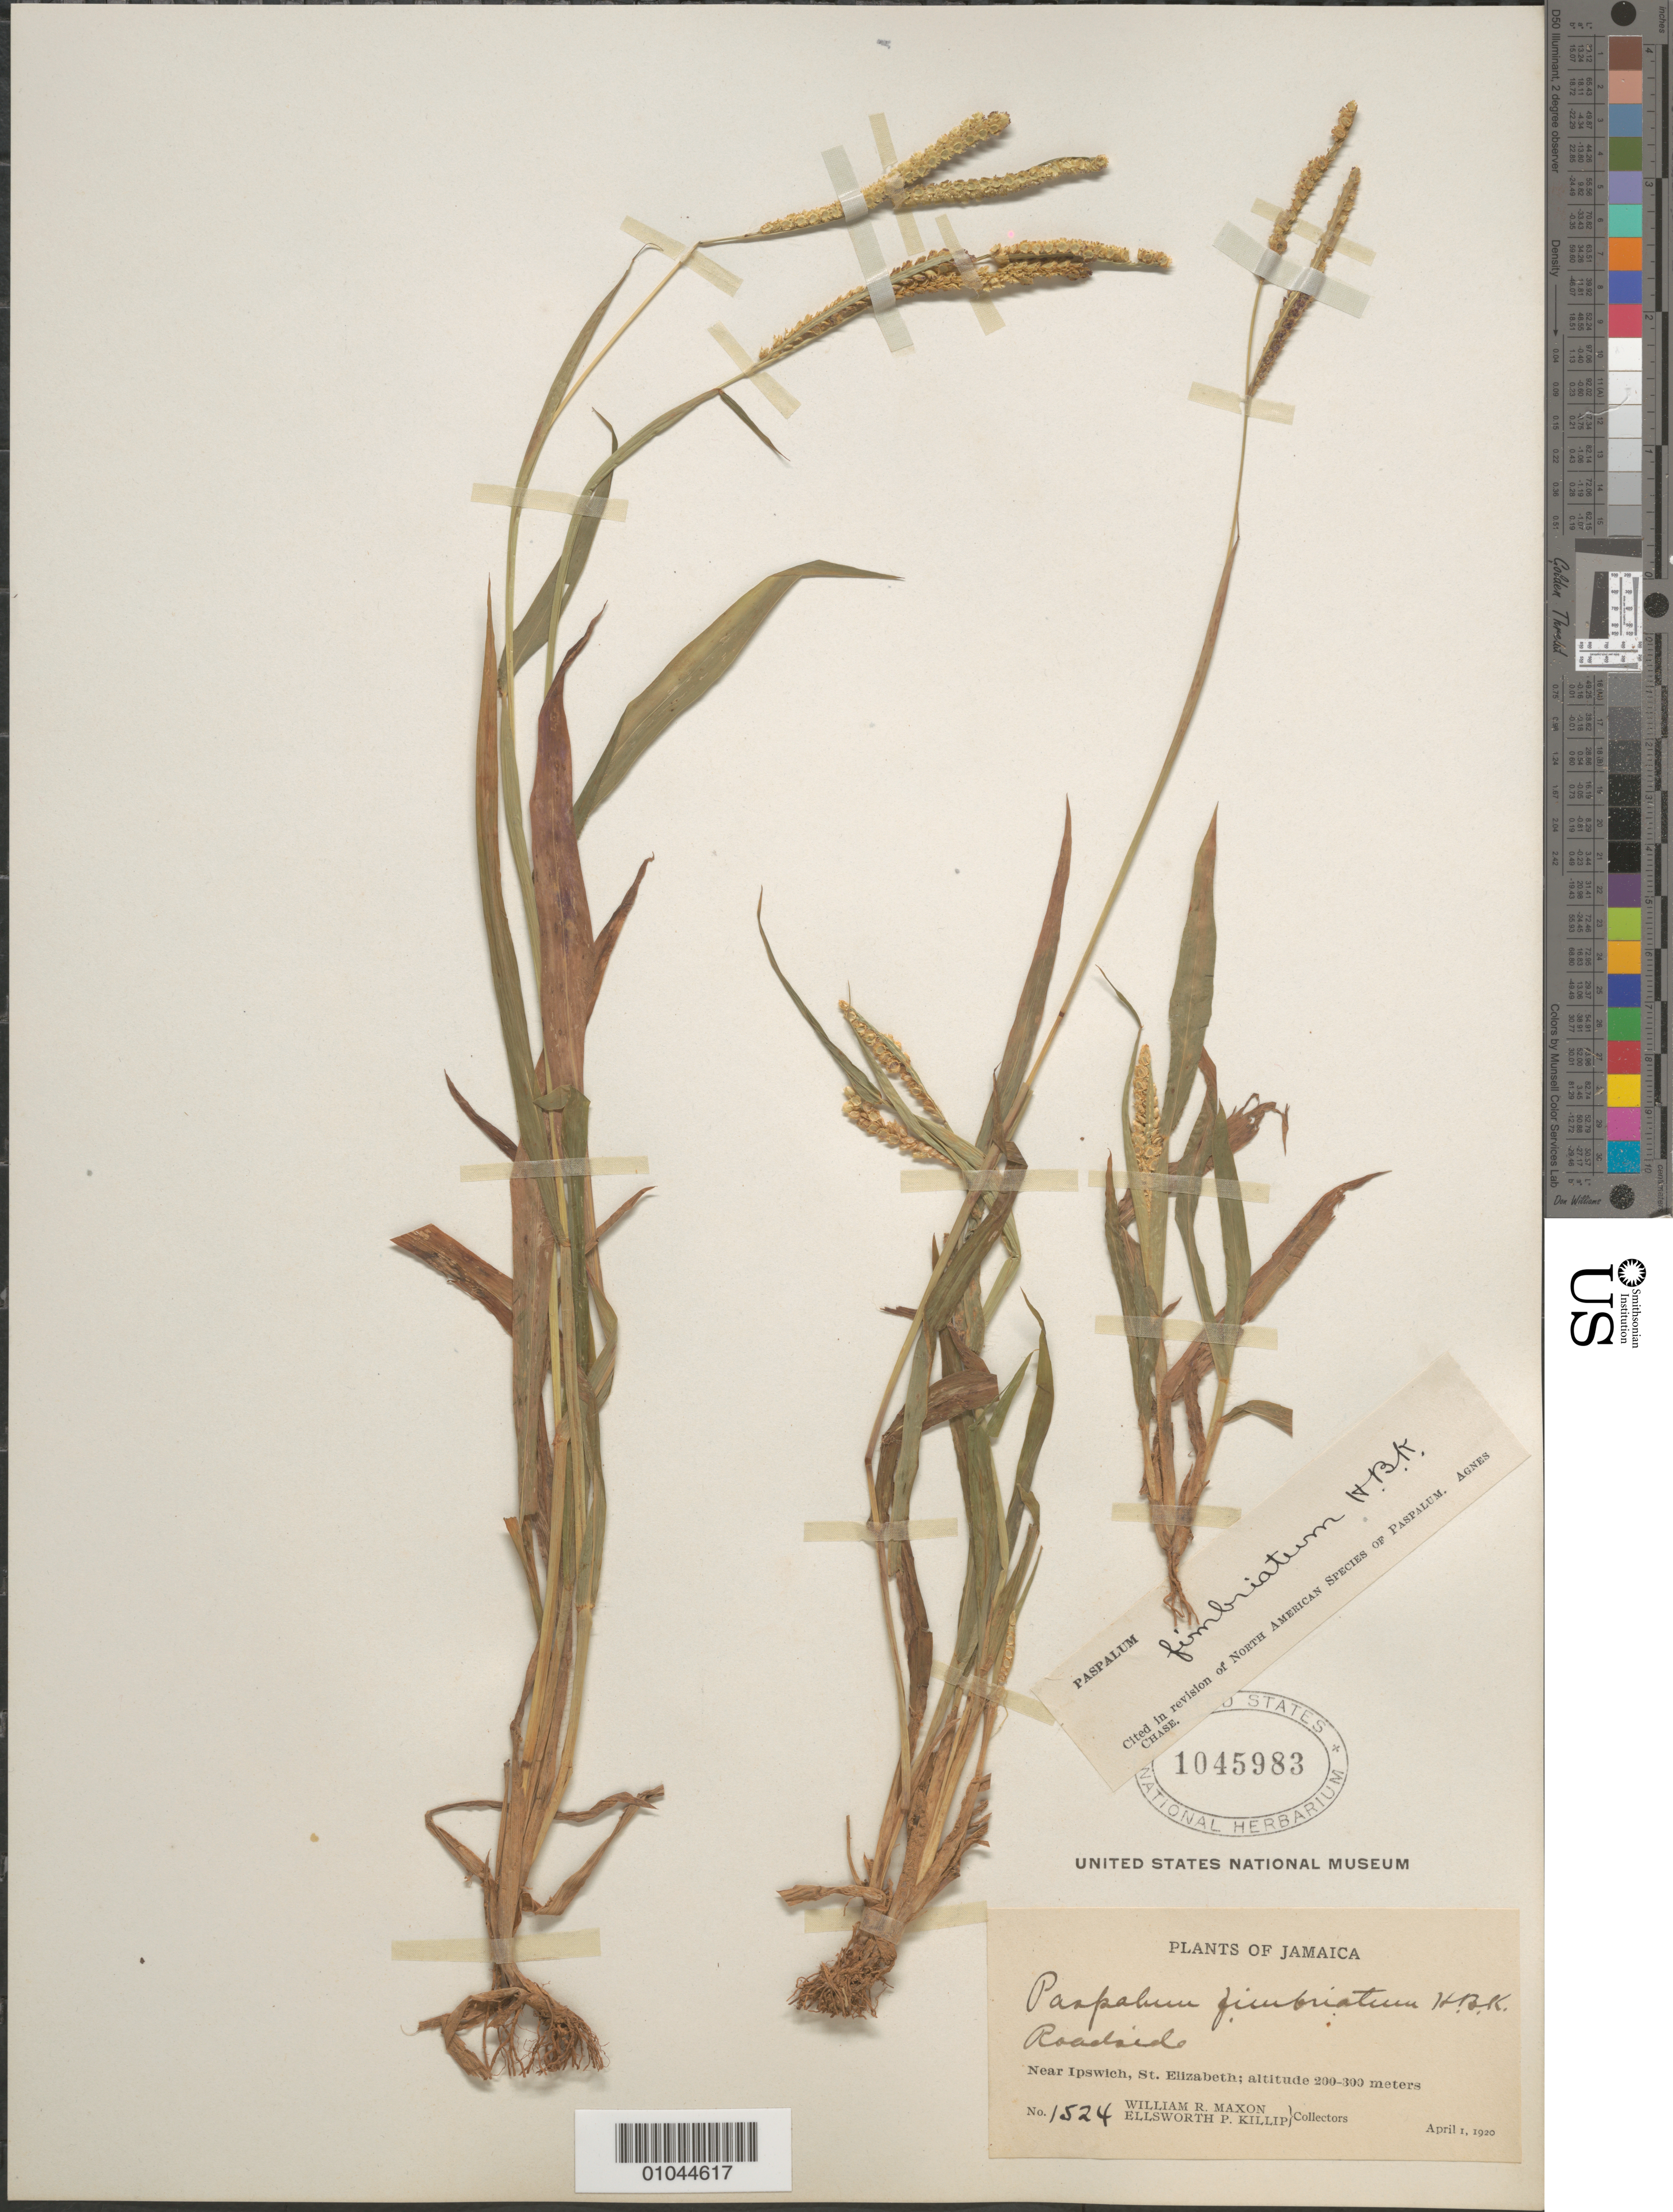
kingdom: Plantae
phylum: Tracheophyta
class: Liliopsida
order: Poales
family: Poaceae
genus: Paspalum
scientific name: Paspalum fimbriatum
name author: Kunth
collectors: W. R. Maxon & E. P. Killip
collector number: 1524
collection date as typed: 01 Apr 1920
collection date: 1920-04-01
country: Jamaica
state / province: Saint Elizabeth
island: Jamaica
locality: Near Ipswich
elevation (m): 200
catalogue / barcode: US 1045983